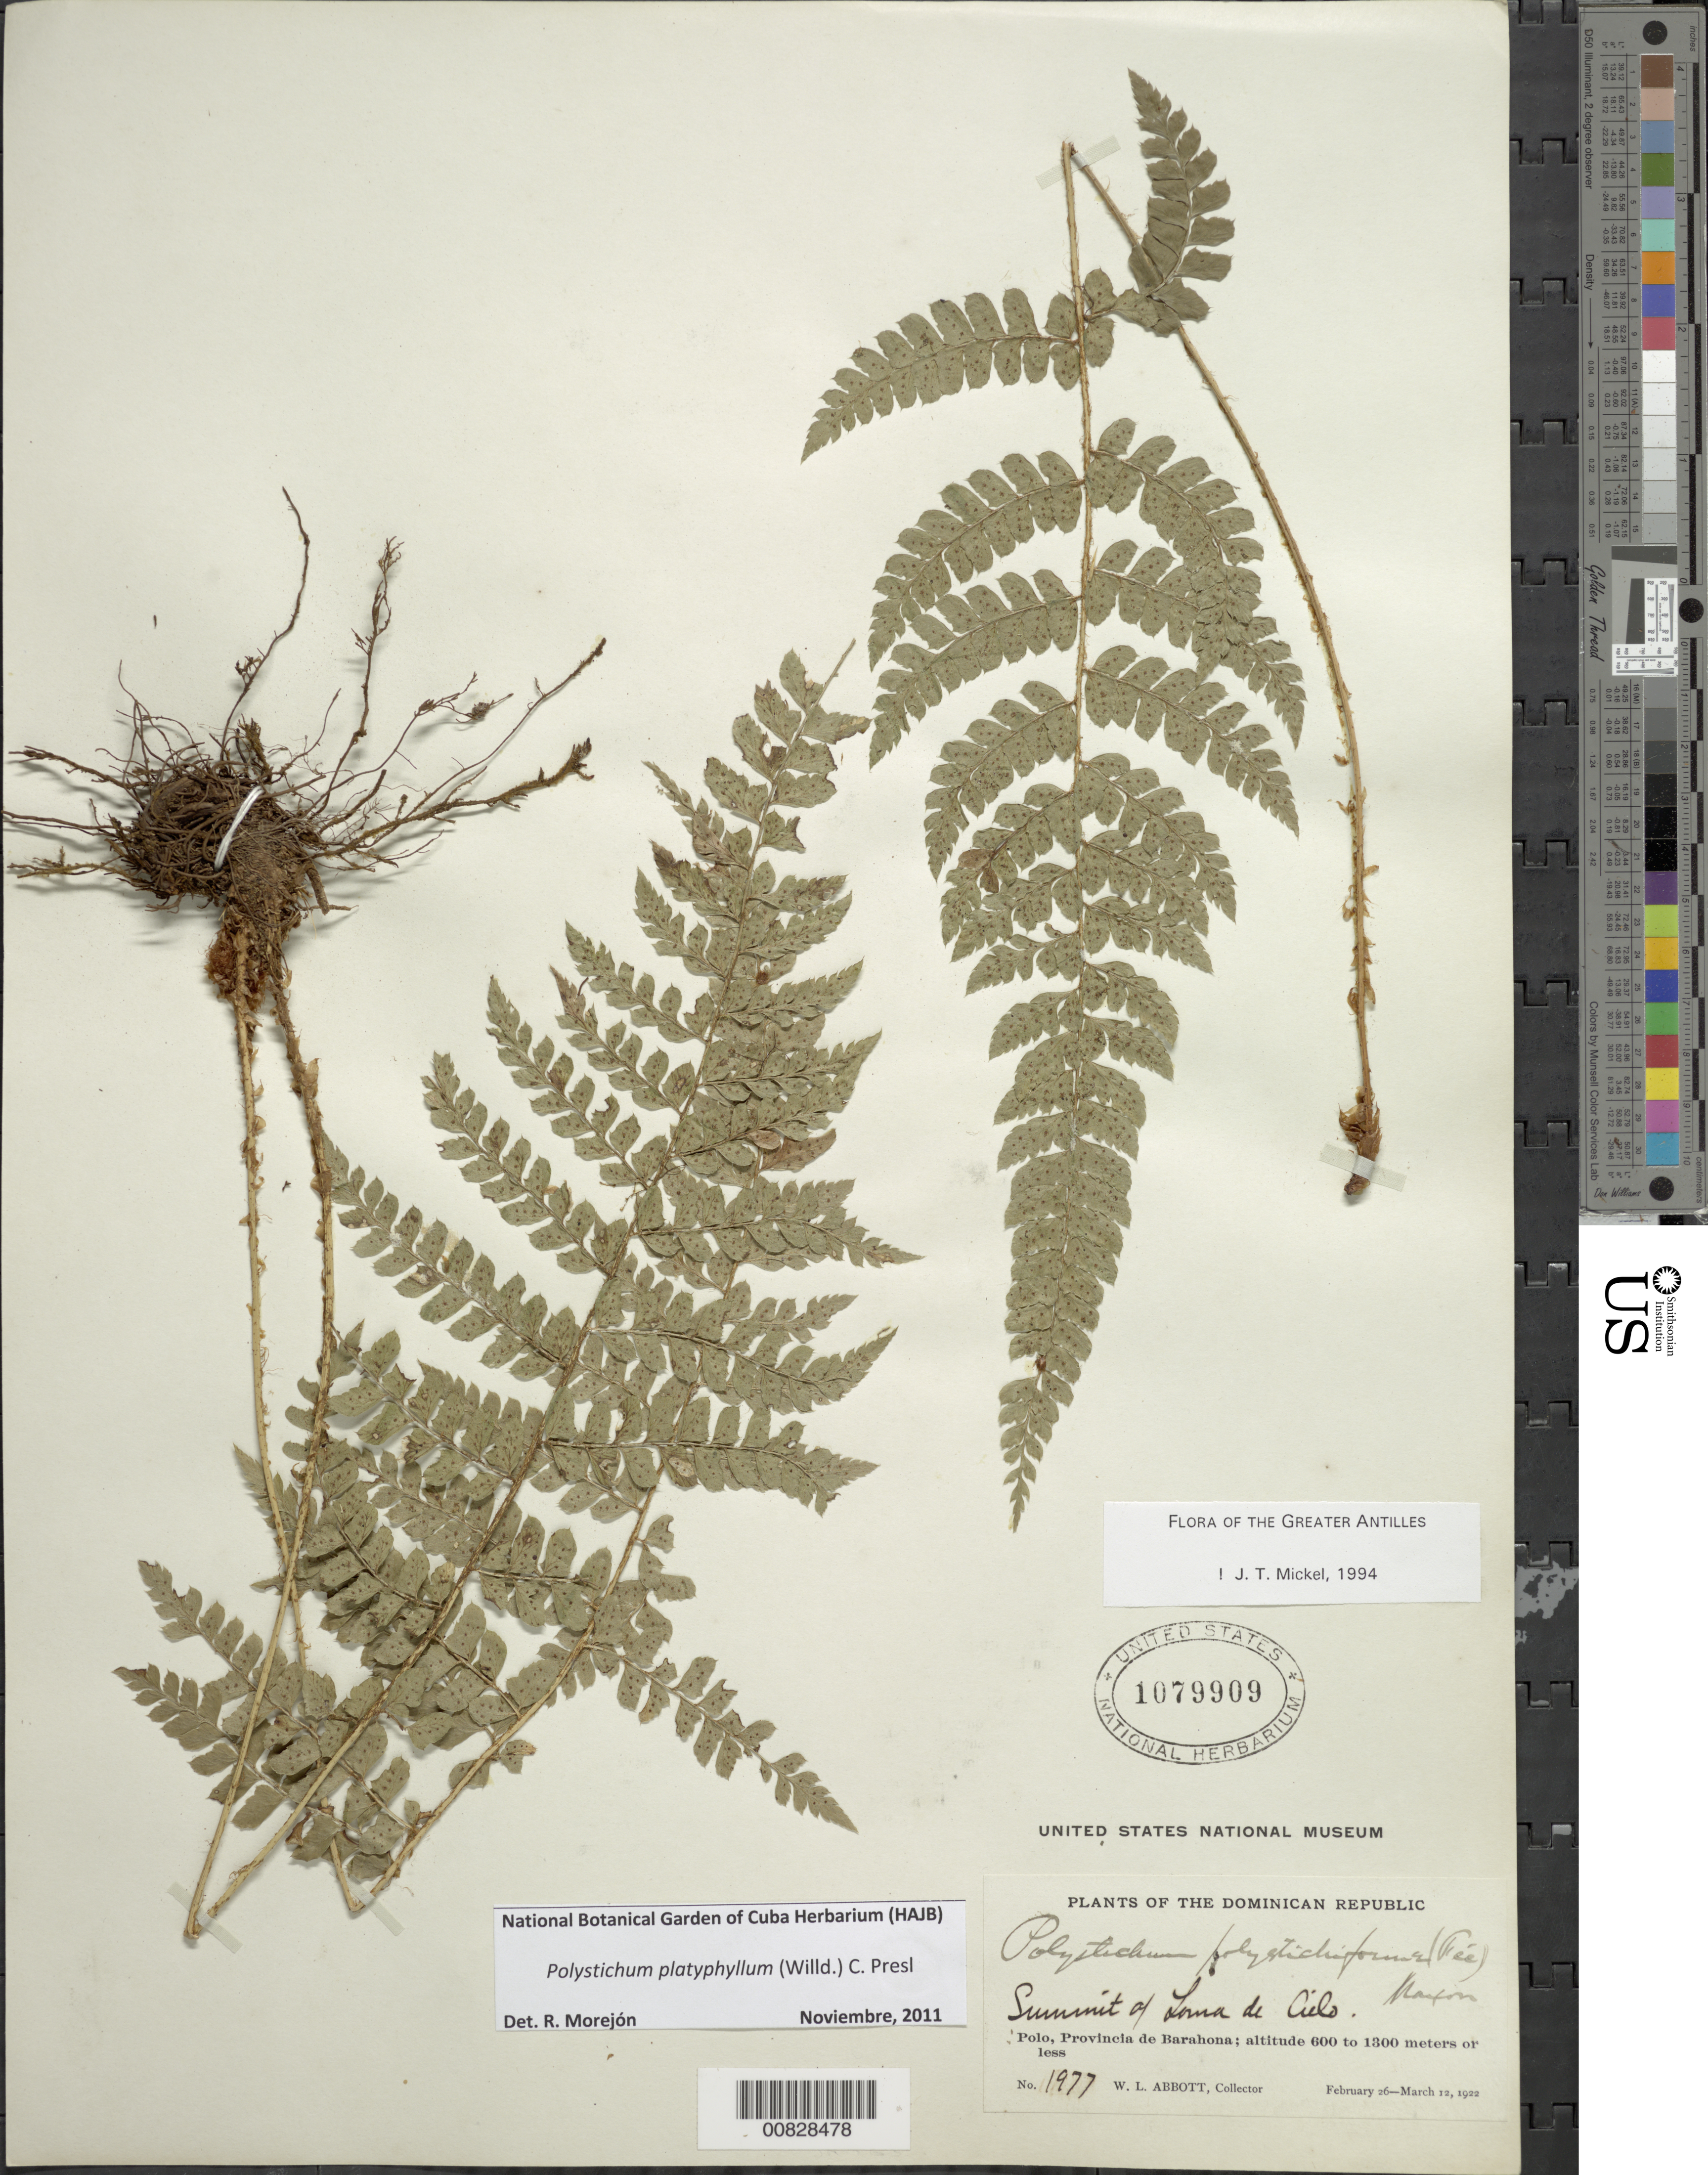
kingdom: Plantae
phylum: Tracheophyta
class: Polypodiopsida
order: Polypodiales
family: Dryopteridaceae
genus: Polystichum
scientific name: Polystichum platyphyllum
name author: (Willd.) C. Presl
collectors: W. L. Abbott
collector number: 1977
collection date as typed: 26 Feb 1922 to 12 Mar 1922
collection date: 1922-02-26/1922-03-12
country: Dominican Republic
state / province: Barahona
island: Hispaniola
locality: Polo, Loma de Cielo summit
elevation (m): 600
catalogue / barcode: US 1079909